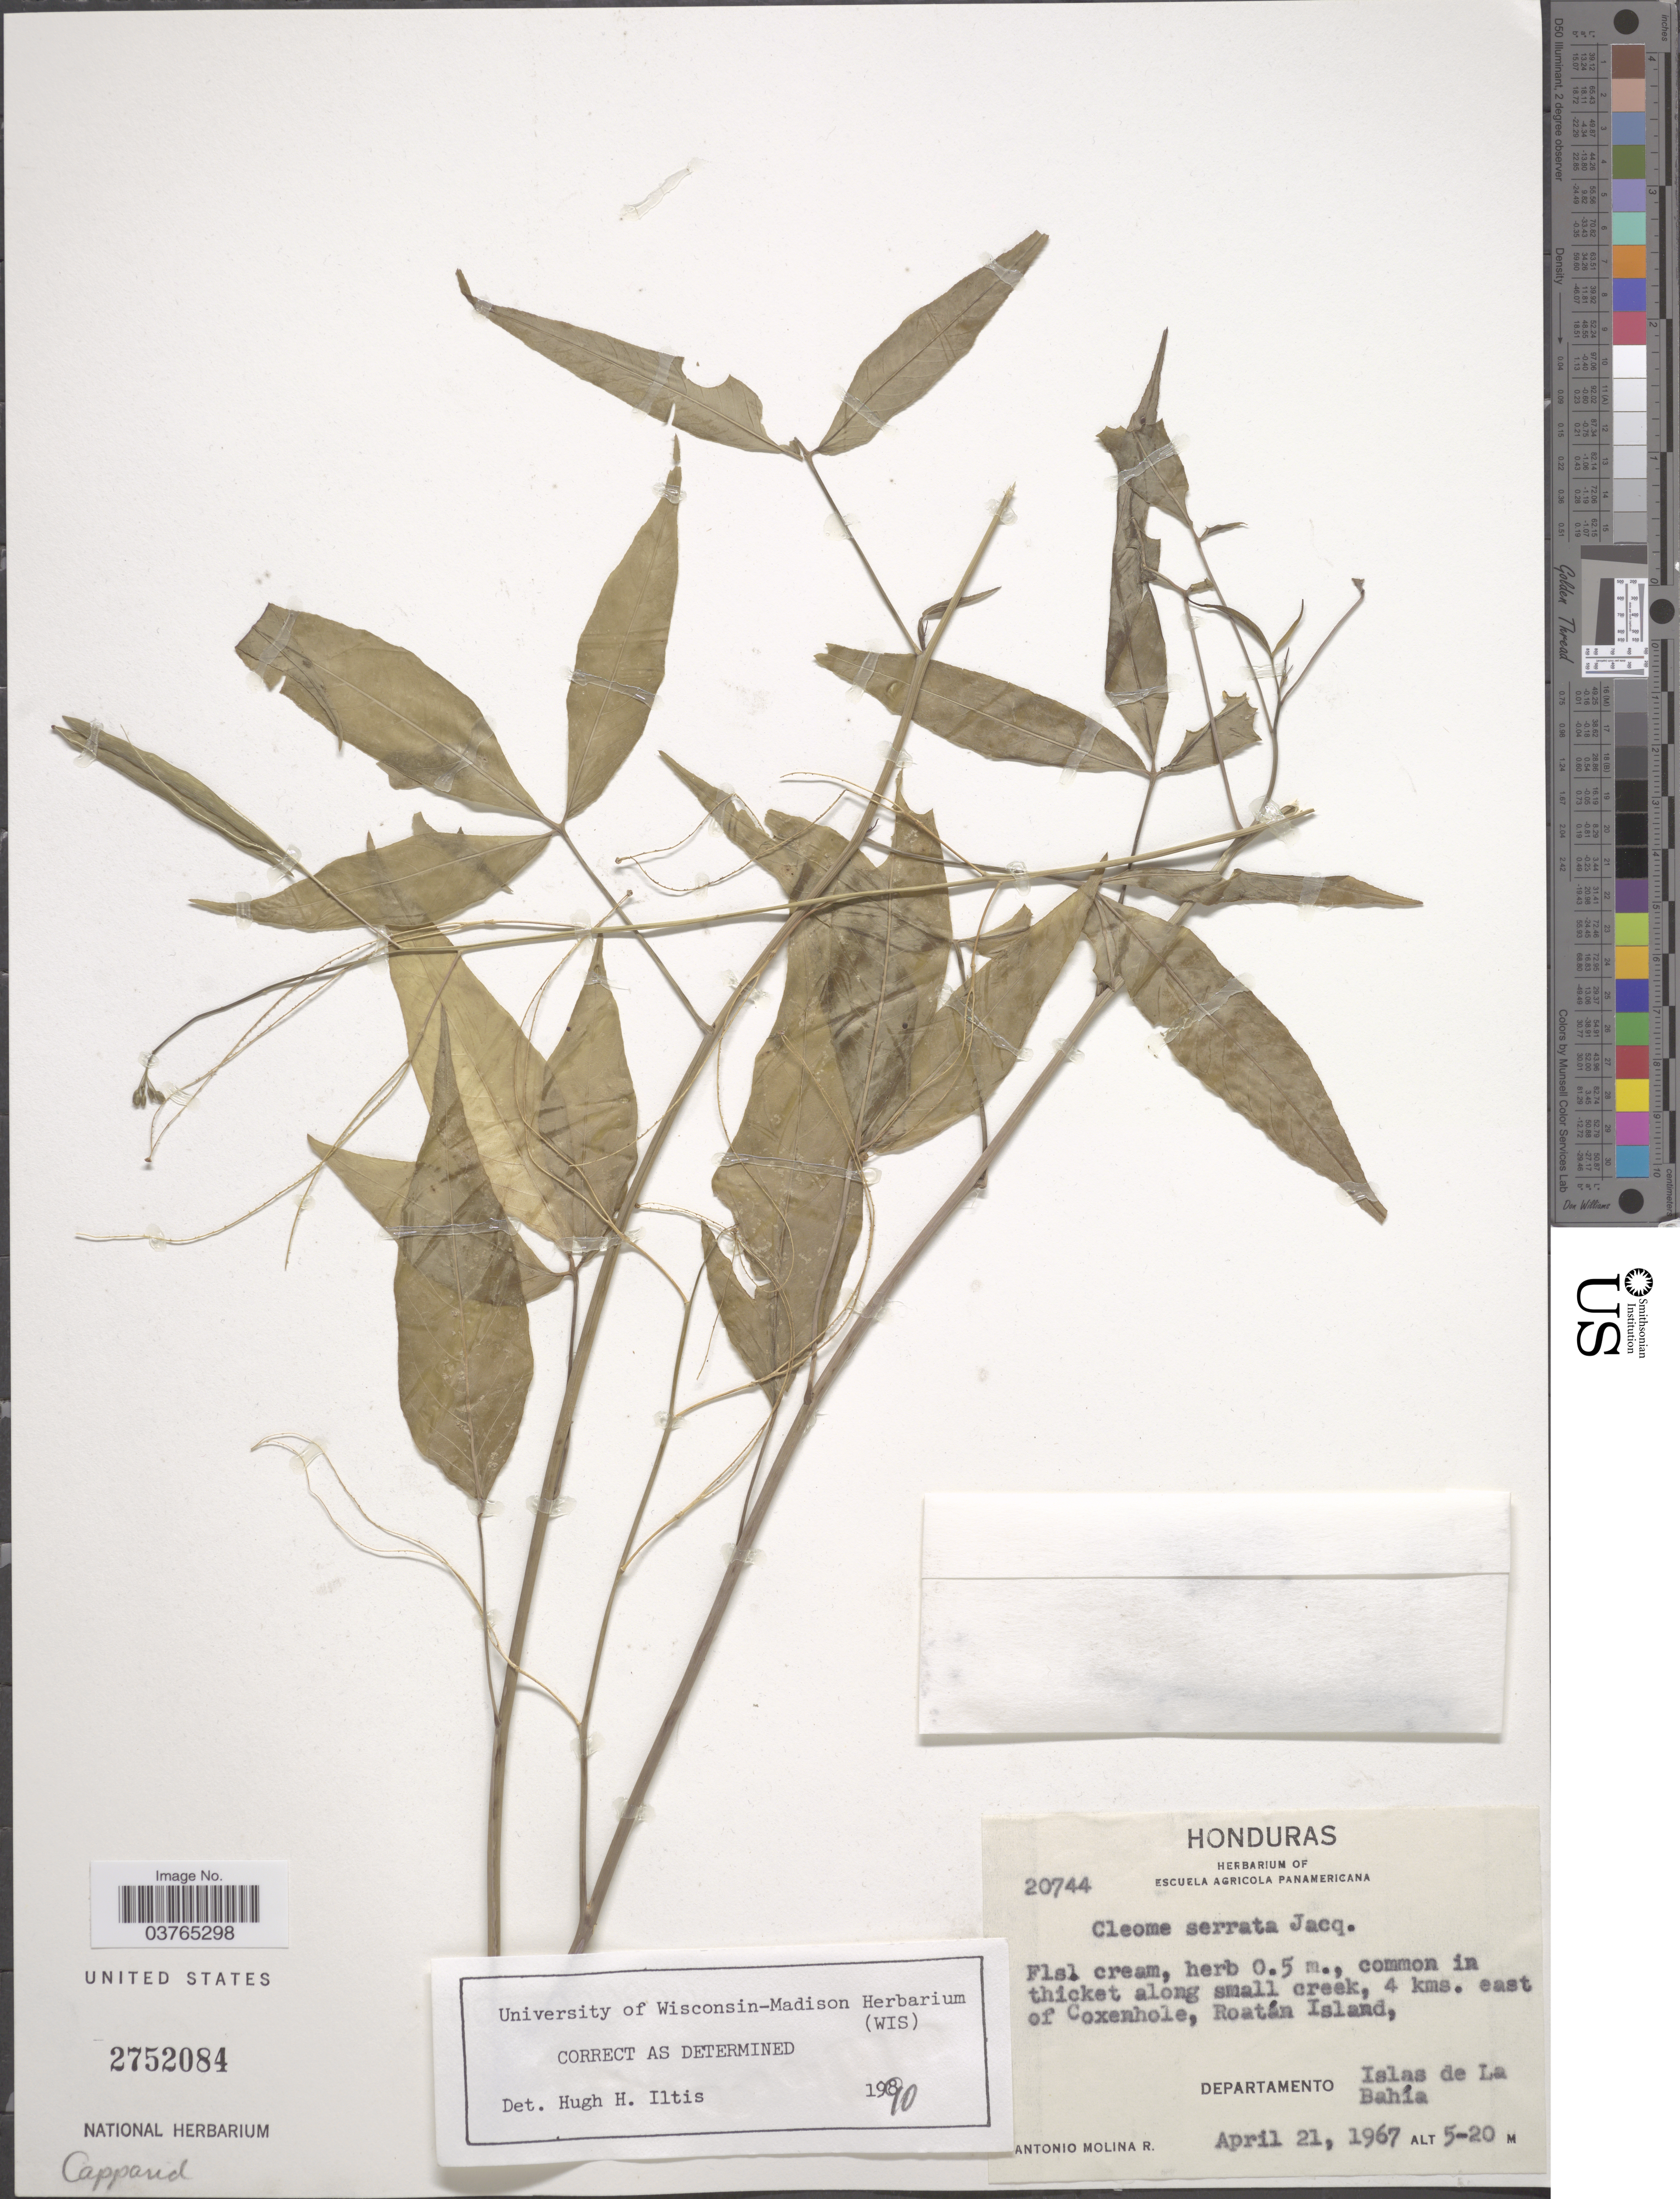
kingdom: Plantae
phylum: Tracheophyta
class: Magnoliopsida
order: Brassicales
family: Cleomaceae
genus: Cleoserrata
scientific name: Cleoserrata serrata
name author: (Jacq.) Iltis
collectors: A. Molina R.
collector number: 20744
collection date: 1967-04-21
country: Honduras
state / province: Islas de la Bahía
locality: Along small creek, 4 kms. east of Coxenhole, Roatán Island, Departamento Islas de La Bahía.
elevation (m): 5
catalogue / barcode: US 2752084